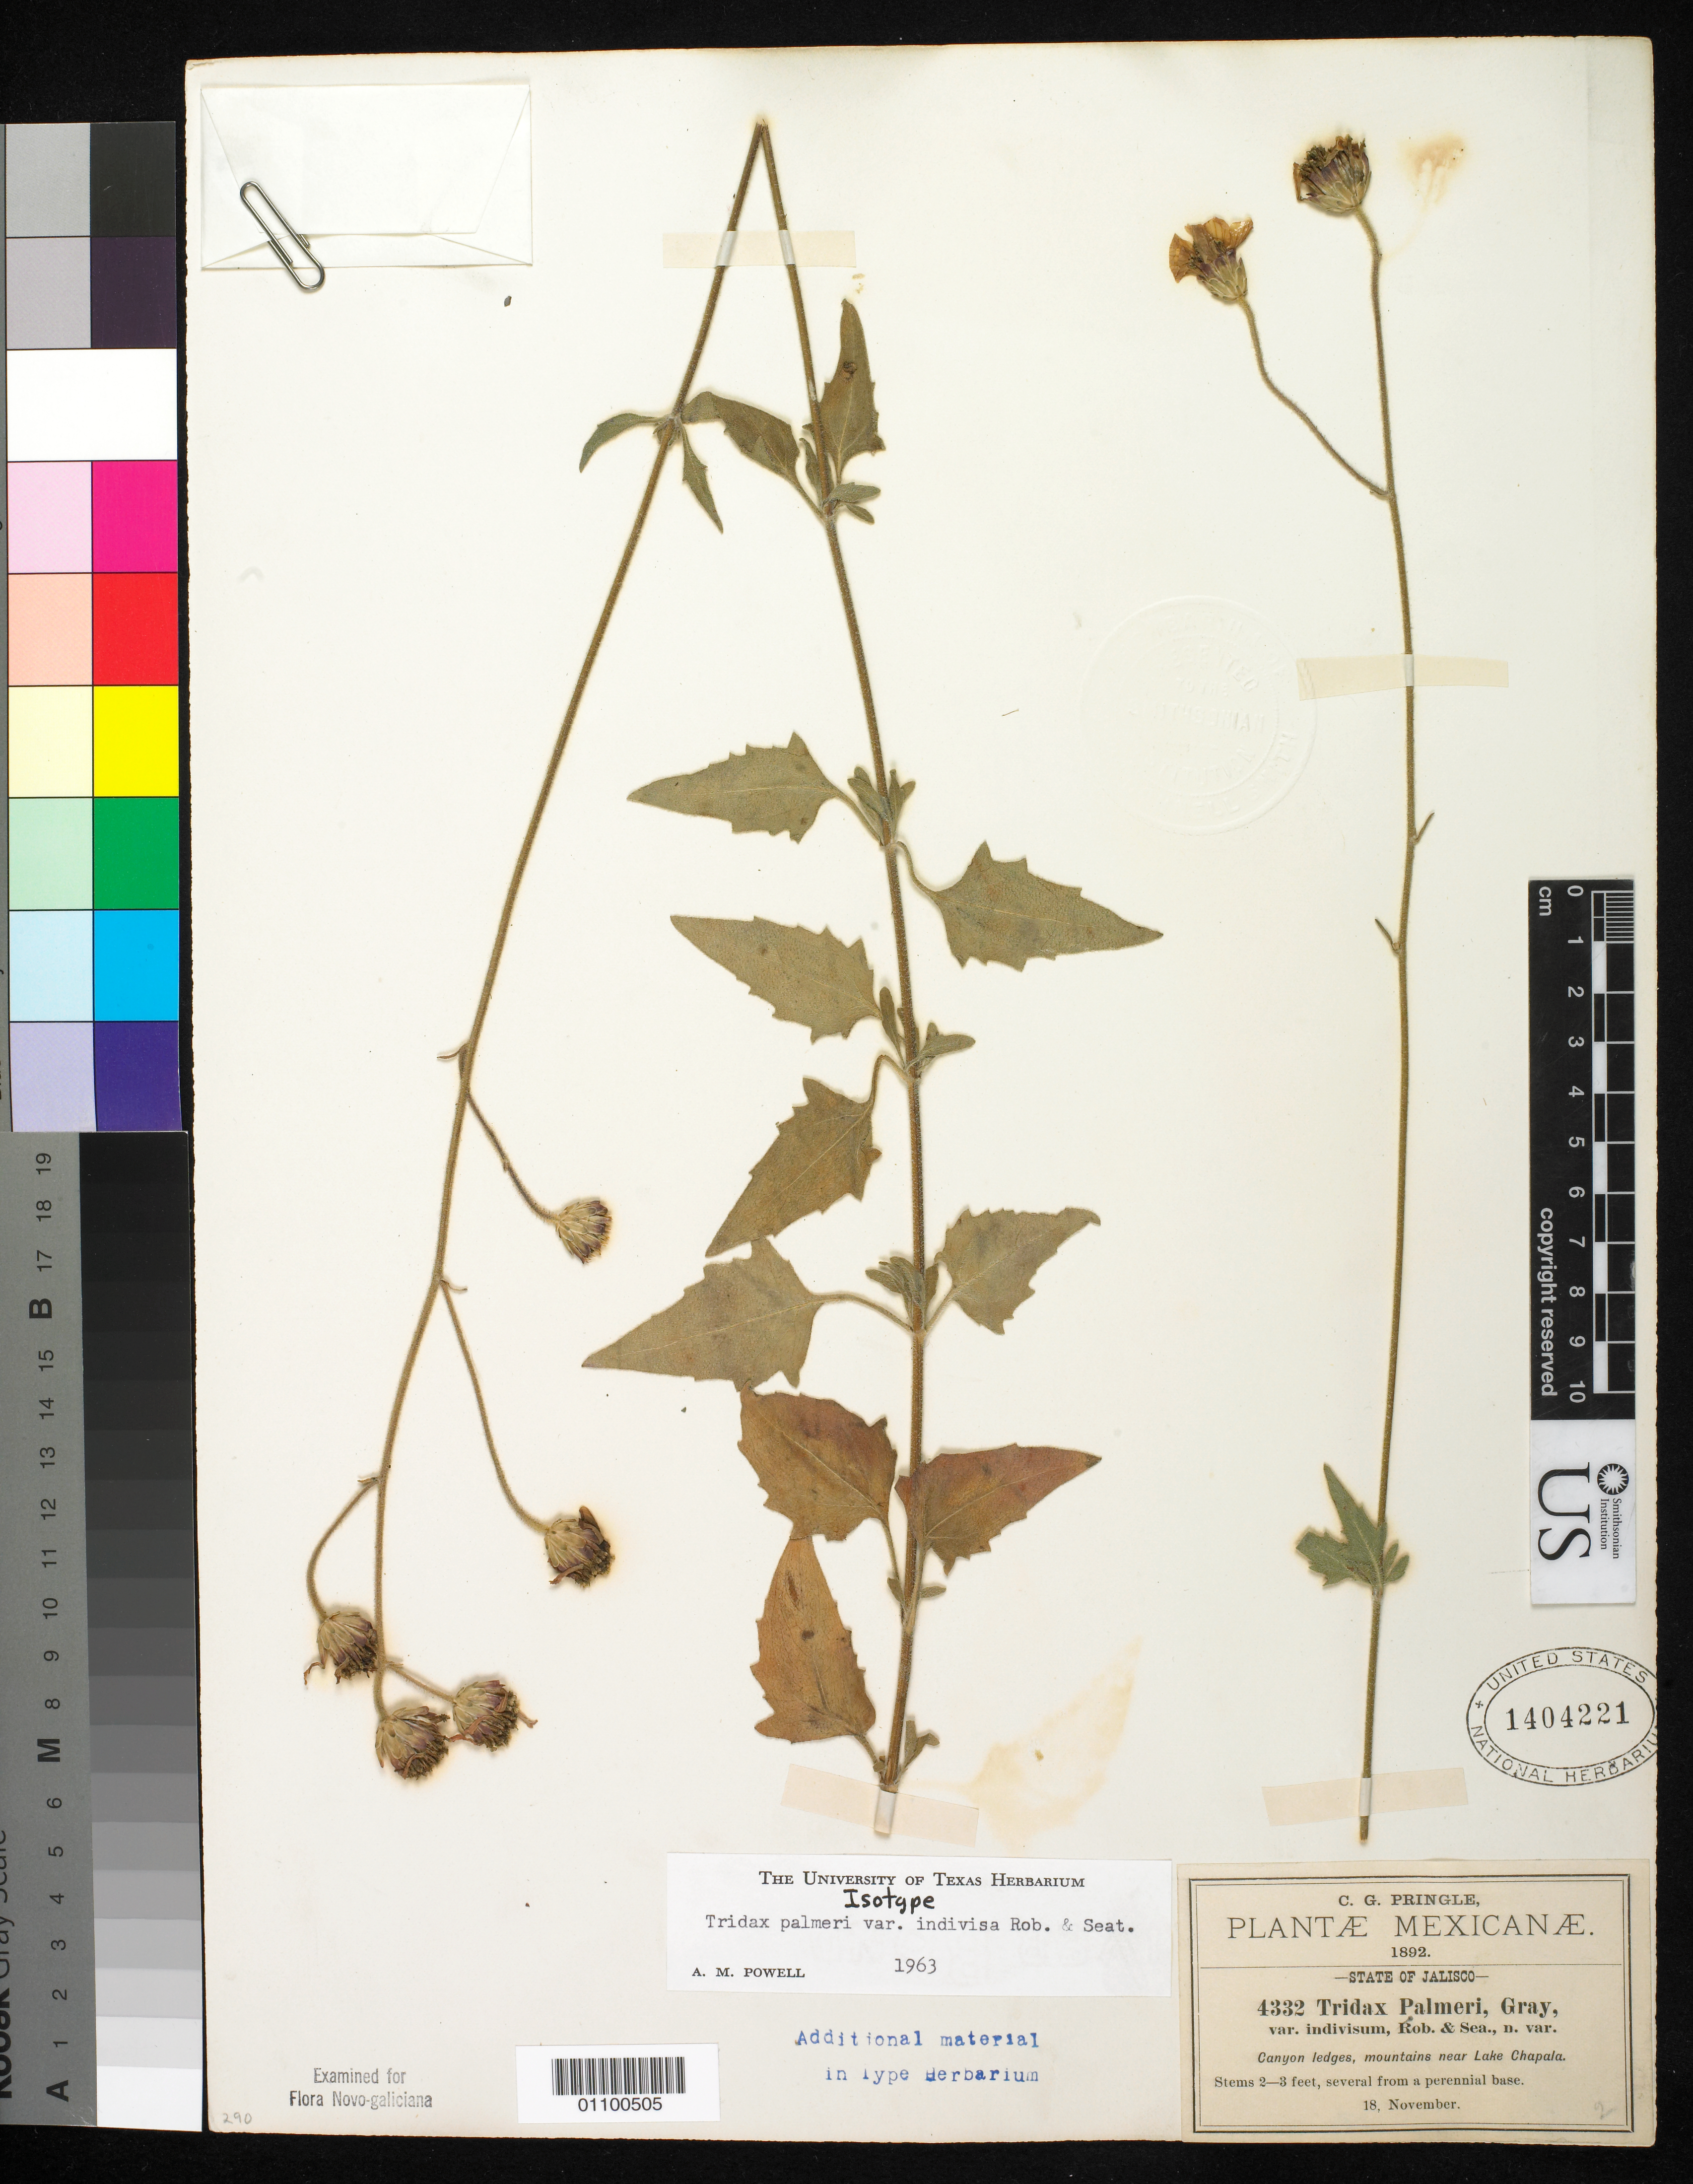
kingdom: Plantae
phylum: Tracheophyta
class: Magnoliopsida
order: Asterales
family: Asteraceae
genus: Tridax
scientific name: Tridax palmeri var. indivisa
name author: B.L. Rob. & Seaton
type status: Isotype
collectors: C. G. Pringle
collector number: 4332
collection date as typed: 18 Nov 1892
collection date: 1892-11-18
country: Mexico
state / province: Jalisco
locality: Mountains near Lake Chapala.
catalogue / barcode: US 1404221